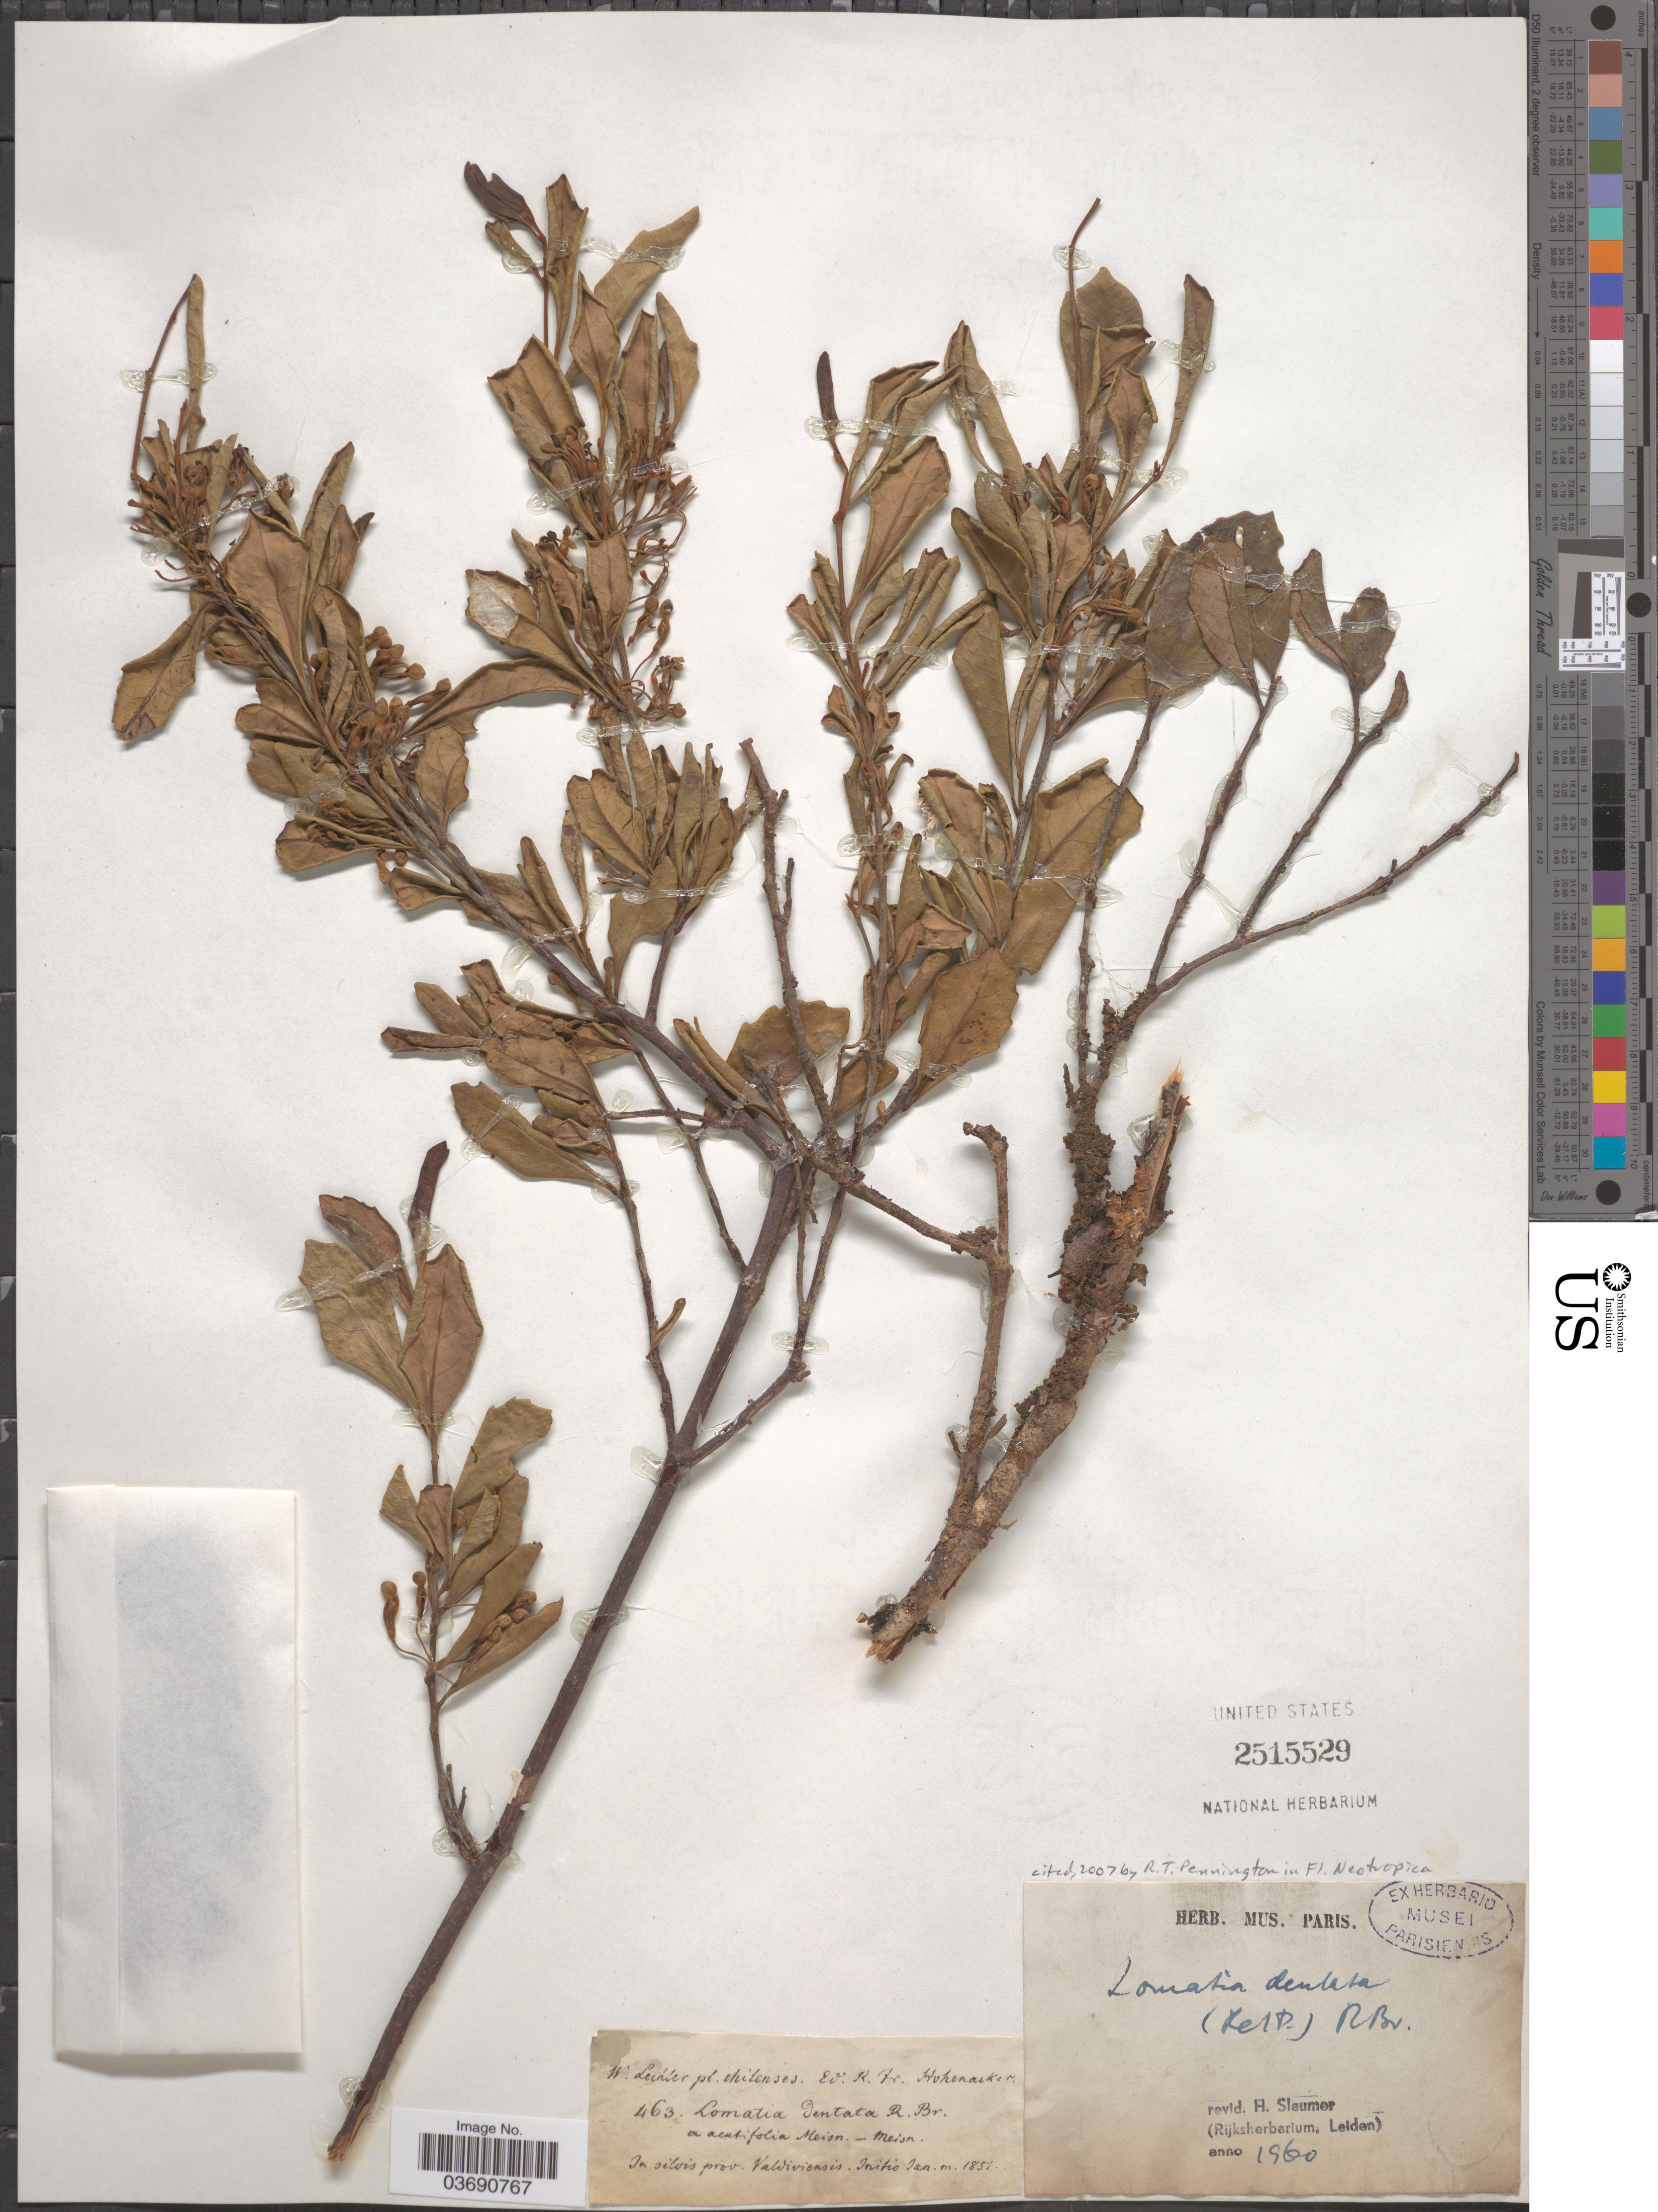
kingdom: Plantae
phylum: Tracheophyta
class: Magnoliopsida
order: Proteales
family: Proteaceae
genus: Lomatia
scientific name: Lomatia dentata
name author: R. Br.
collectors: W. Lechler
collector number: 463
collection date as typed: Initio Jan 1851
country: Chile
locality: In silvis prov. Valdiviensis.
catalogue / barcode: US 2515529